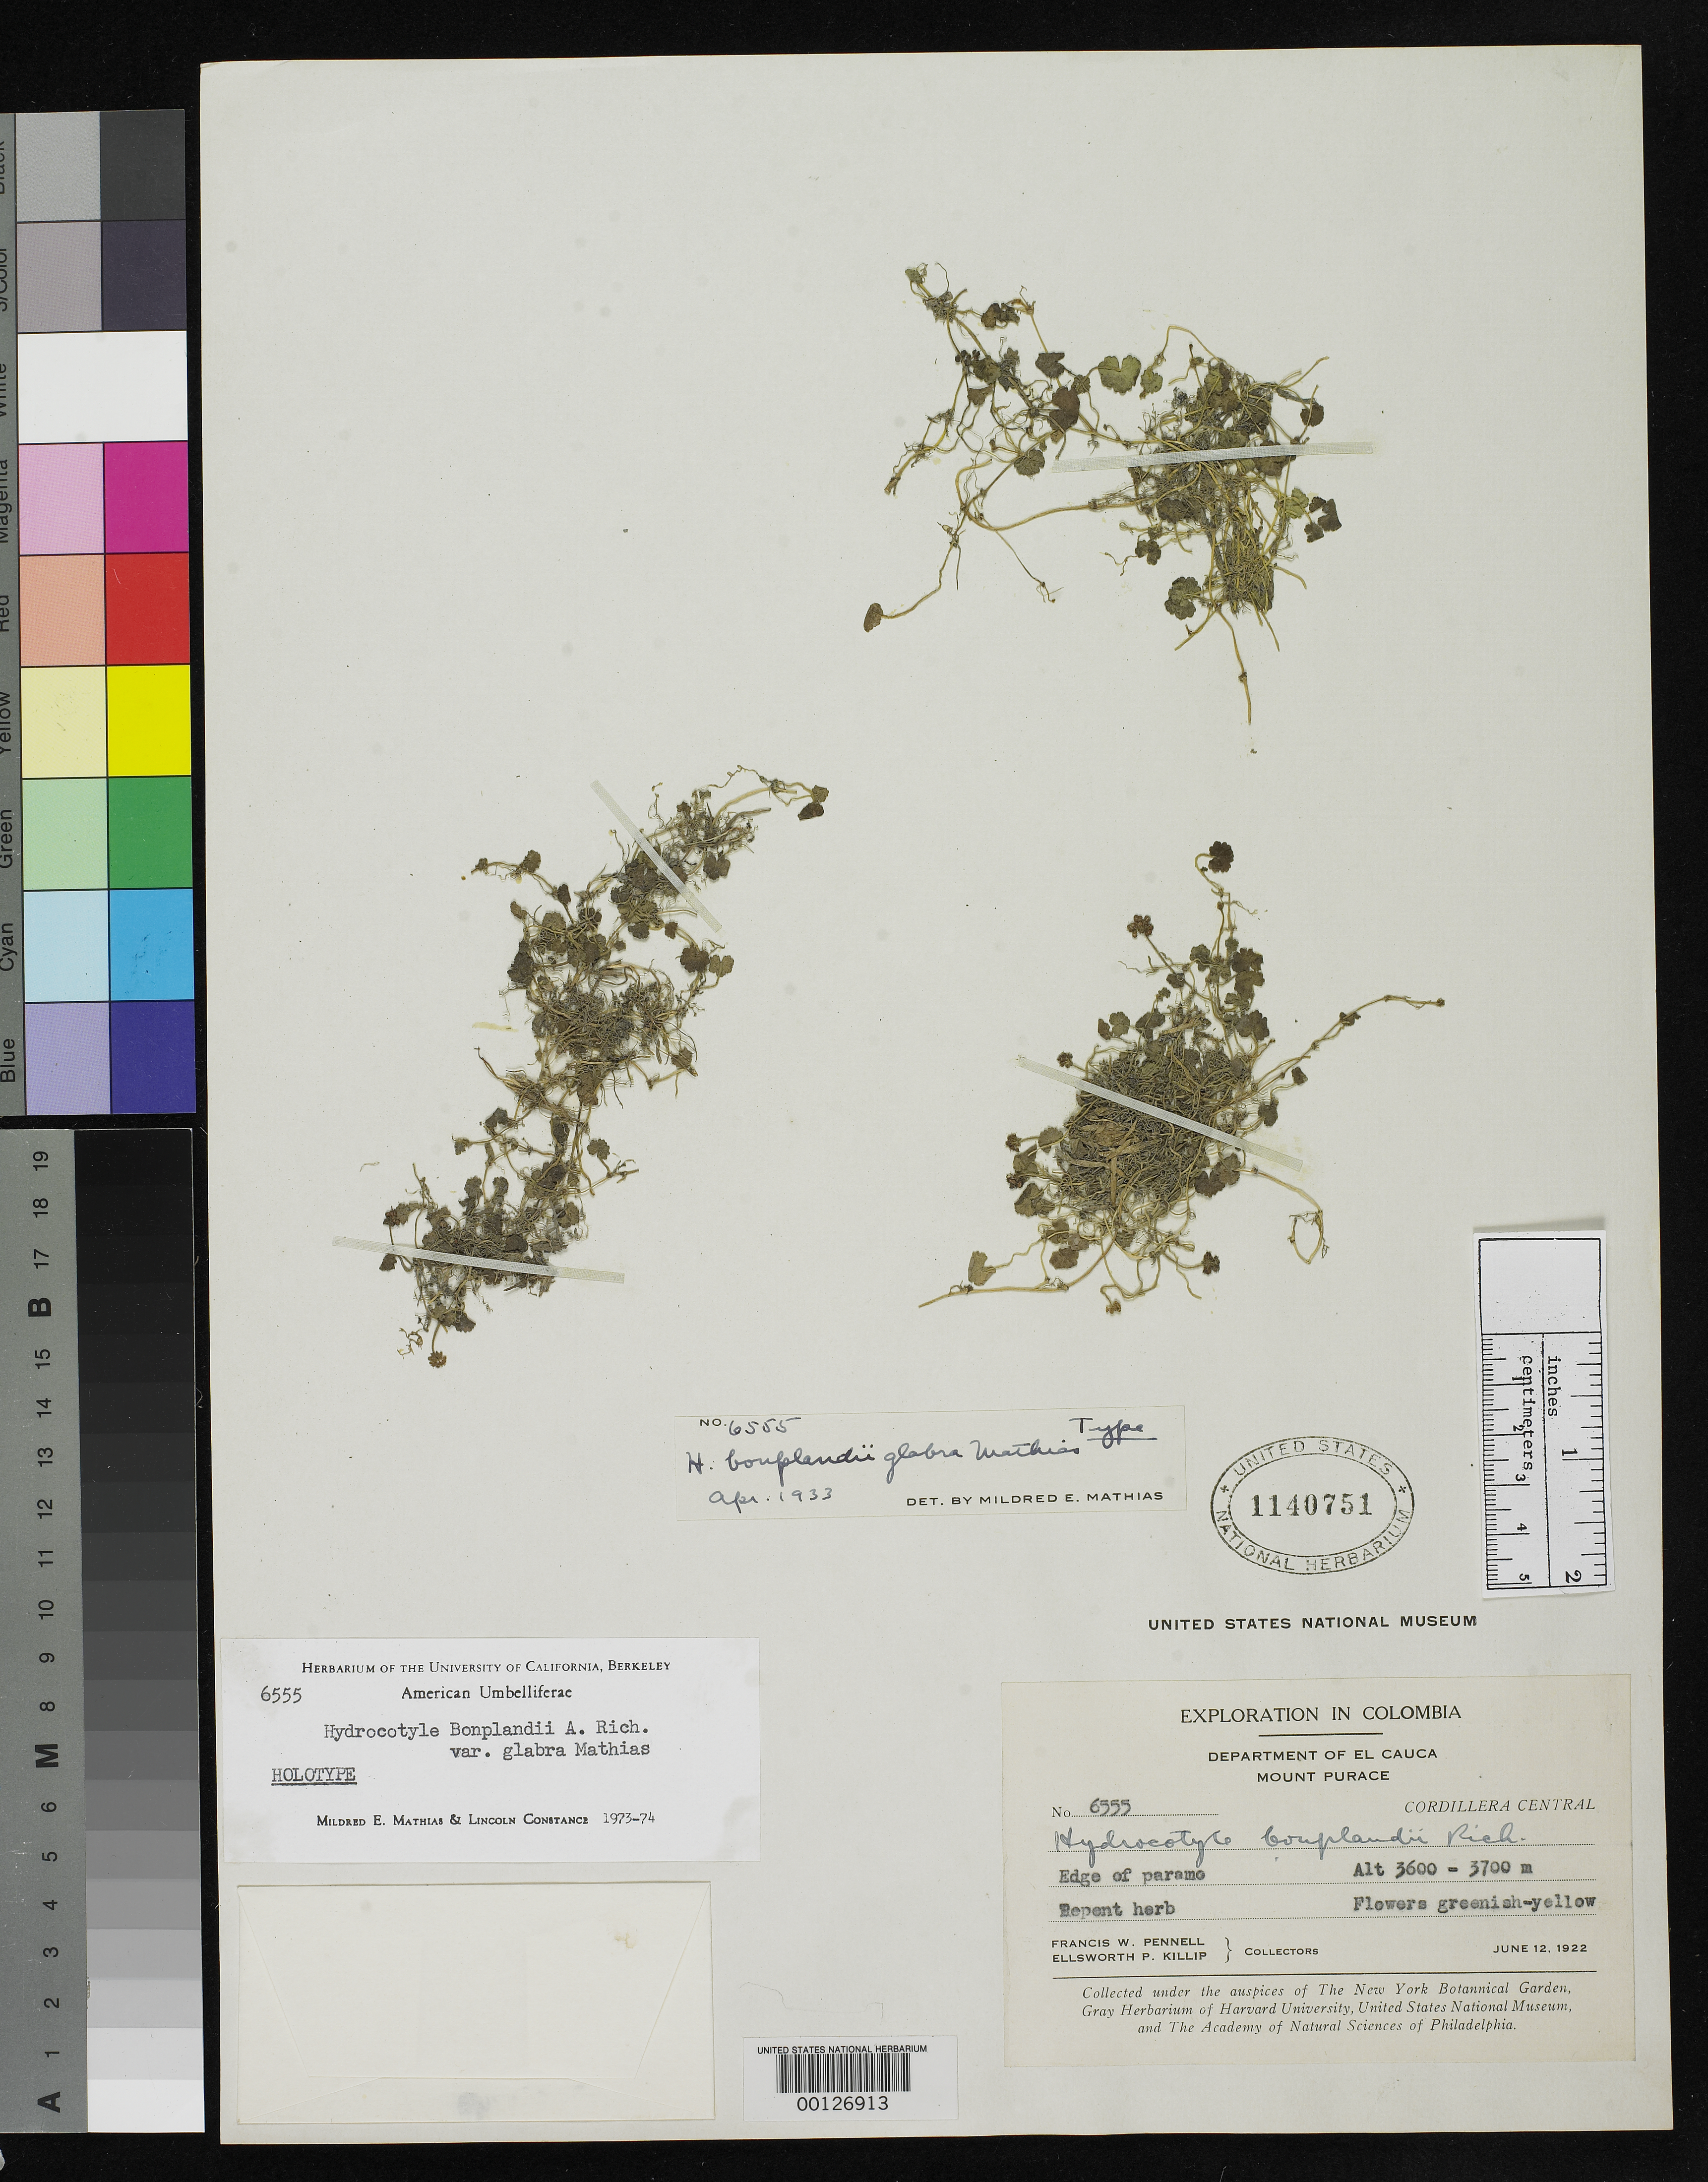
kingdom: Plantae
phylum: Tracheophyta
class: Magnoliopsida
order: Apiales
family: Araliaceae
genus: Hydrocotyle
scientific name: Hydrocotyle bonplandii var. glabra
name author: Mathias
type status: Holotype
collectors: F. W. Pennell & E. P. Killip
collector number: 6555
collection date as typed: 12 Jun 1922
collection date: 1922-06-12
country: Colombia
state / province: Cauca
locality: Mt. Purace.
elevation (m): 3600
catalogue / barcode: US 1140751